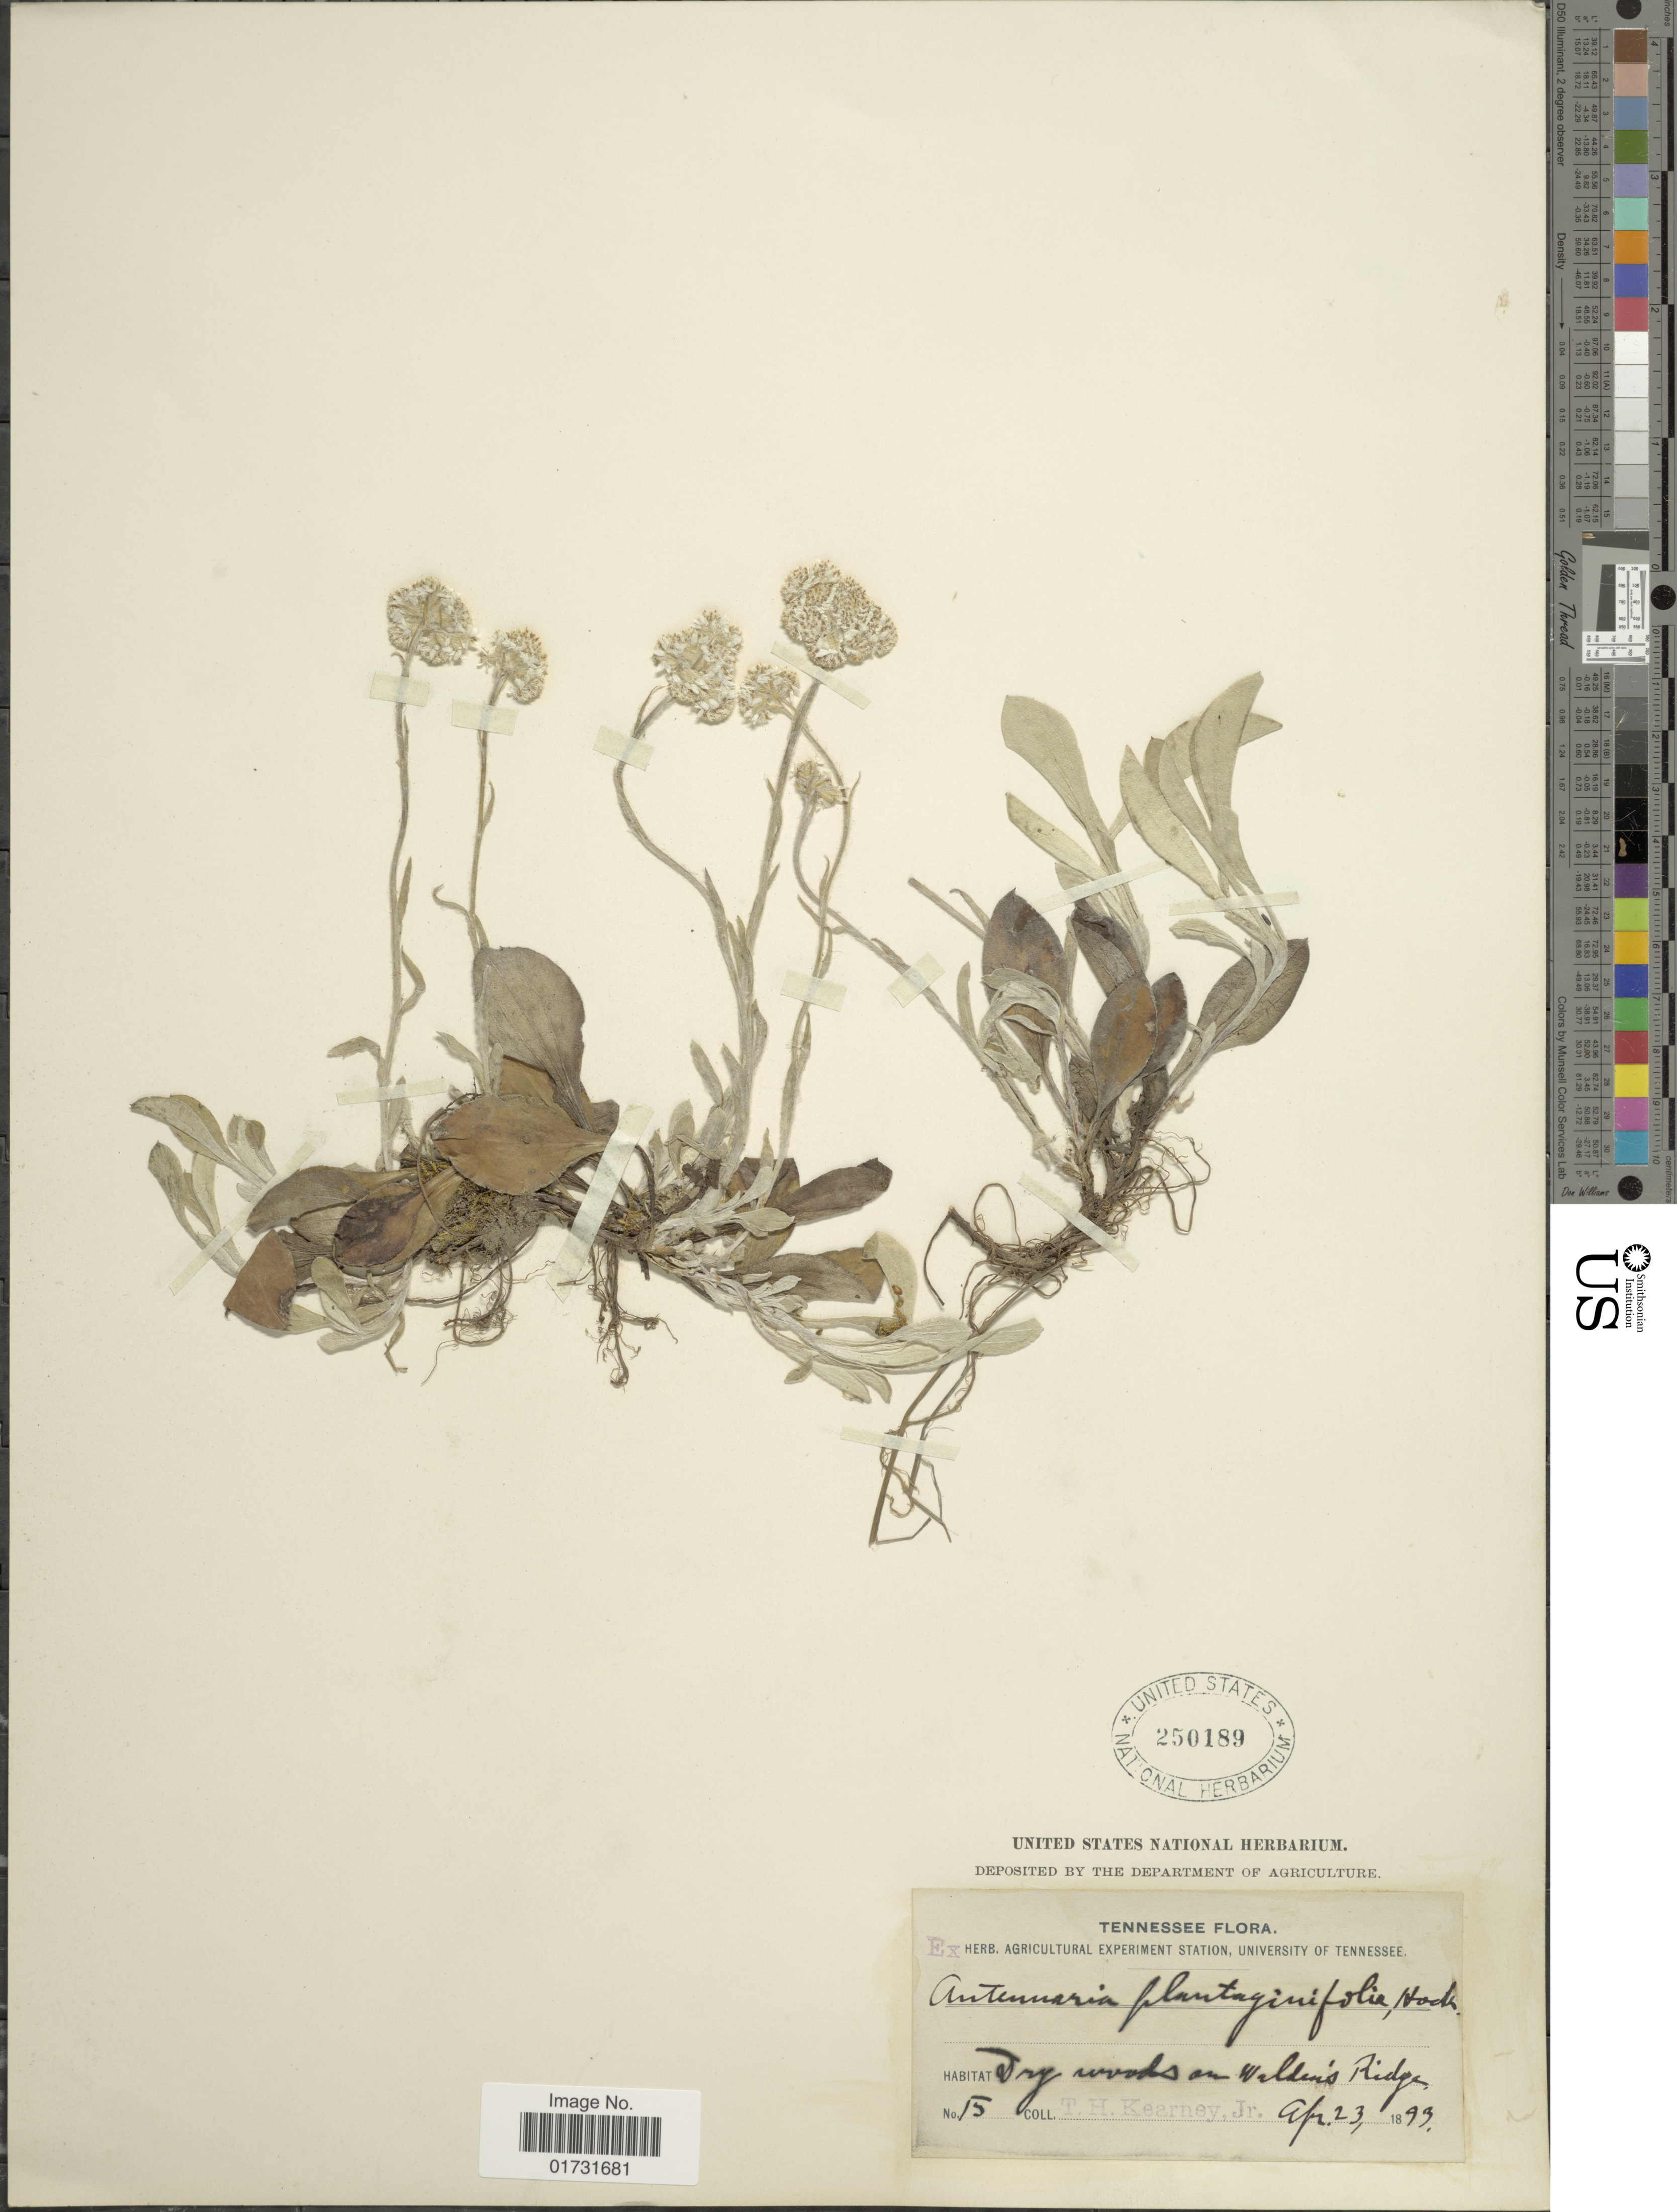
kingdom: Plantae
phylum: Tracheophyta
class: Magnoliopsida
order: Asterales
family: Asteraceae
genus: Antennaria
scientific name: Antennaria nemoralis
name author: Greene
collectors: T. H. Kearney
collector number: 15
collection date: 1893-04-23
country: United States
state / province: Tennessee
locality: Walden's Ridge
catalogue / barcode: US 250189